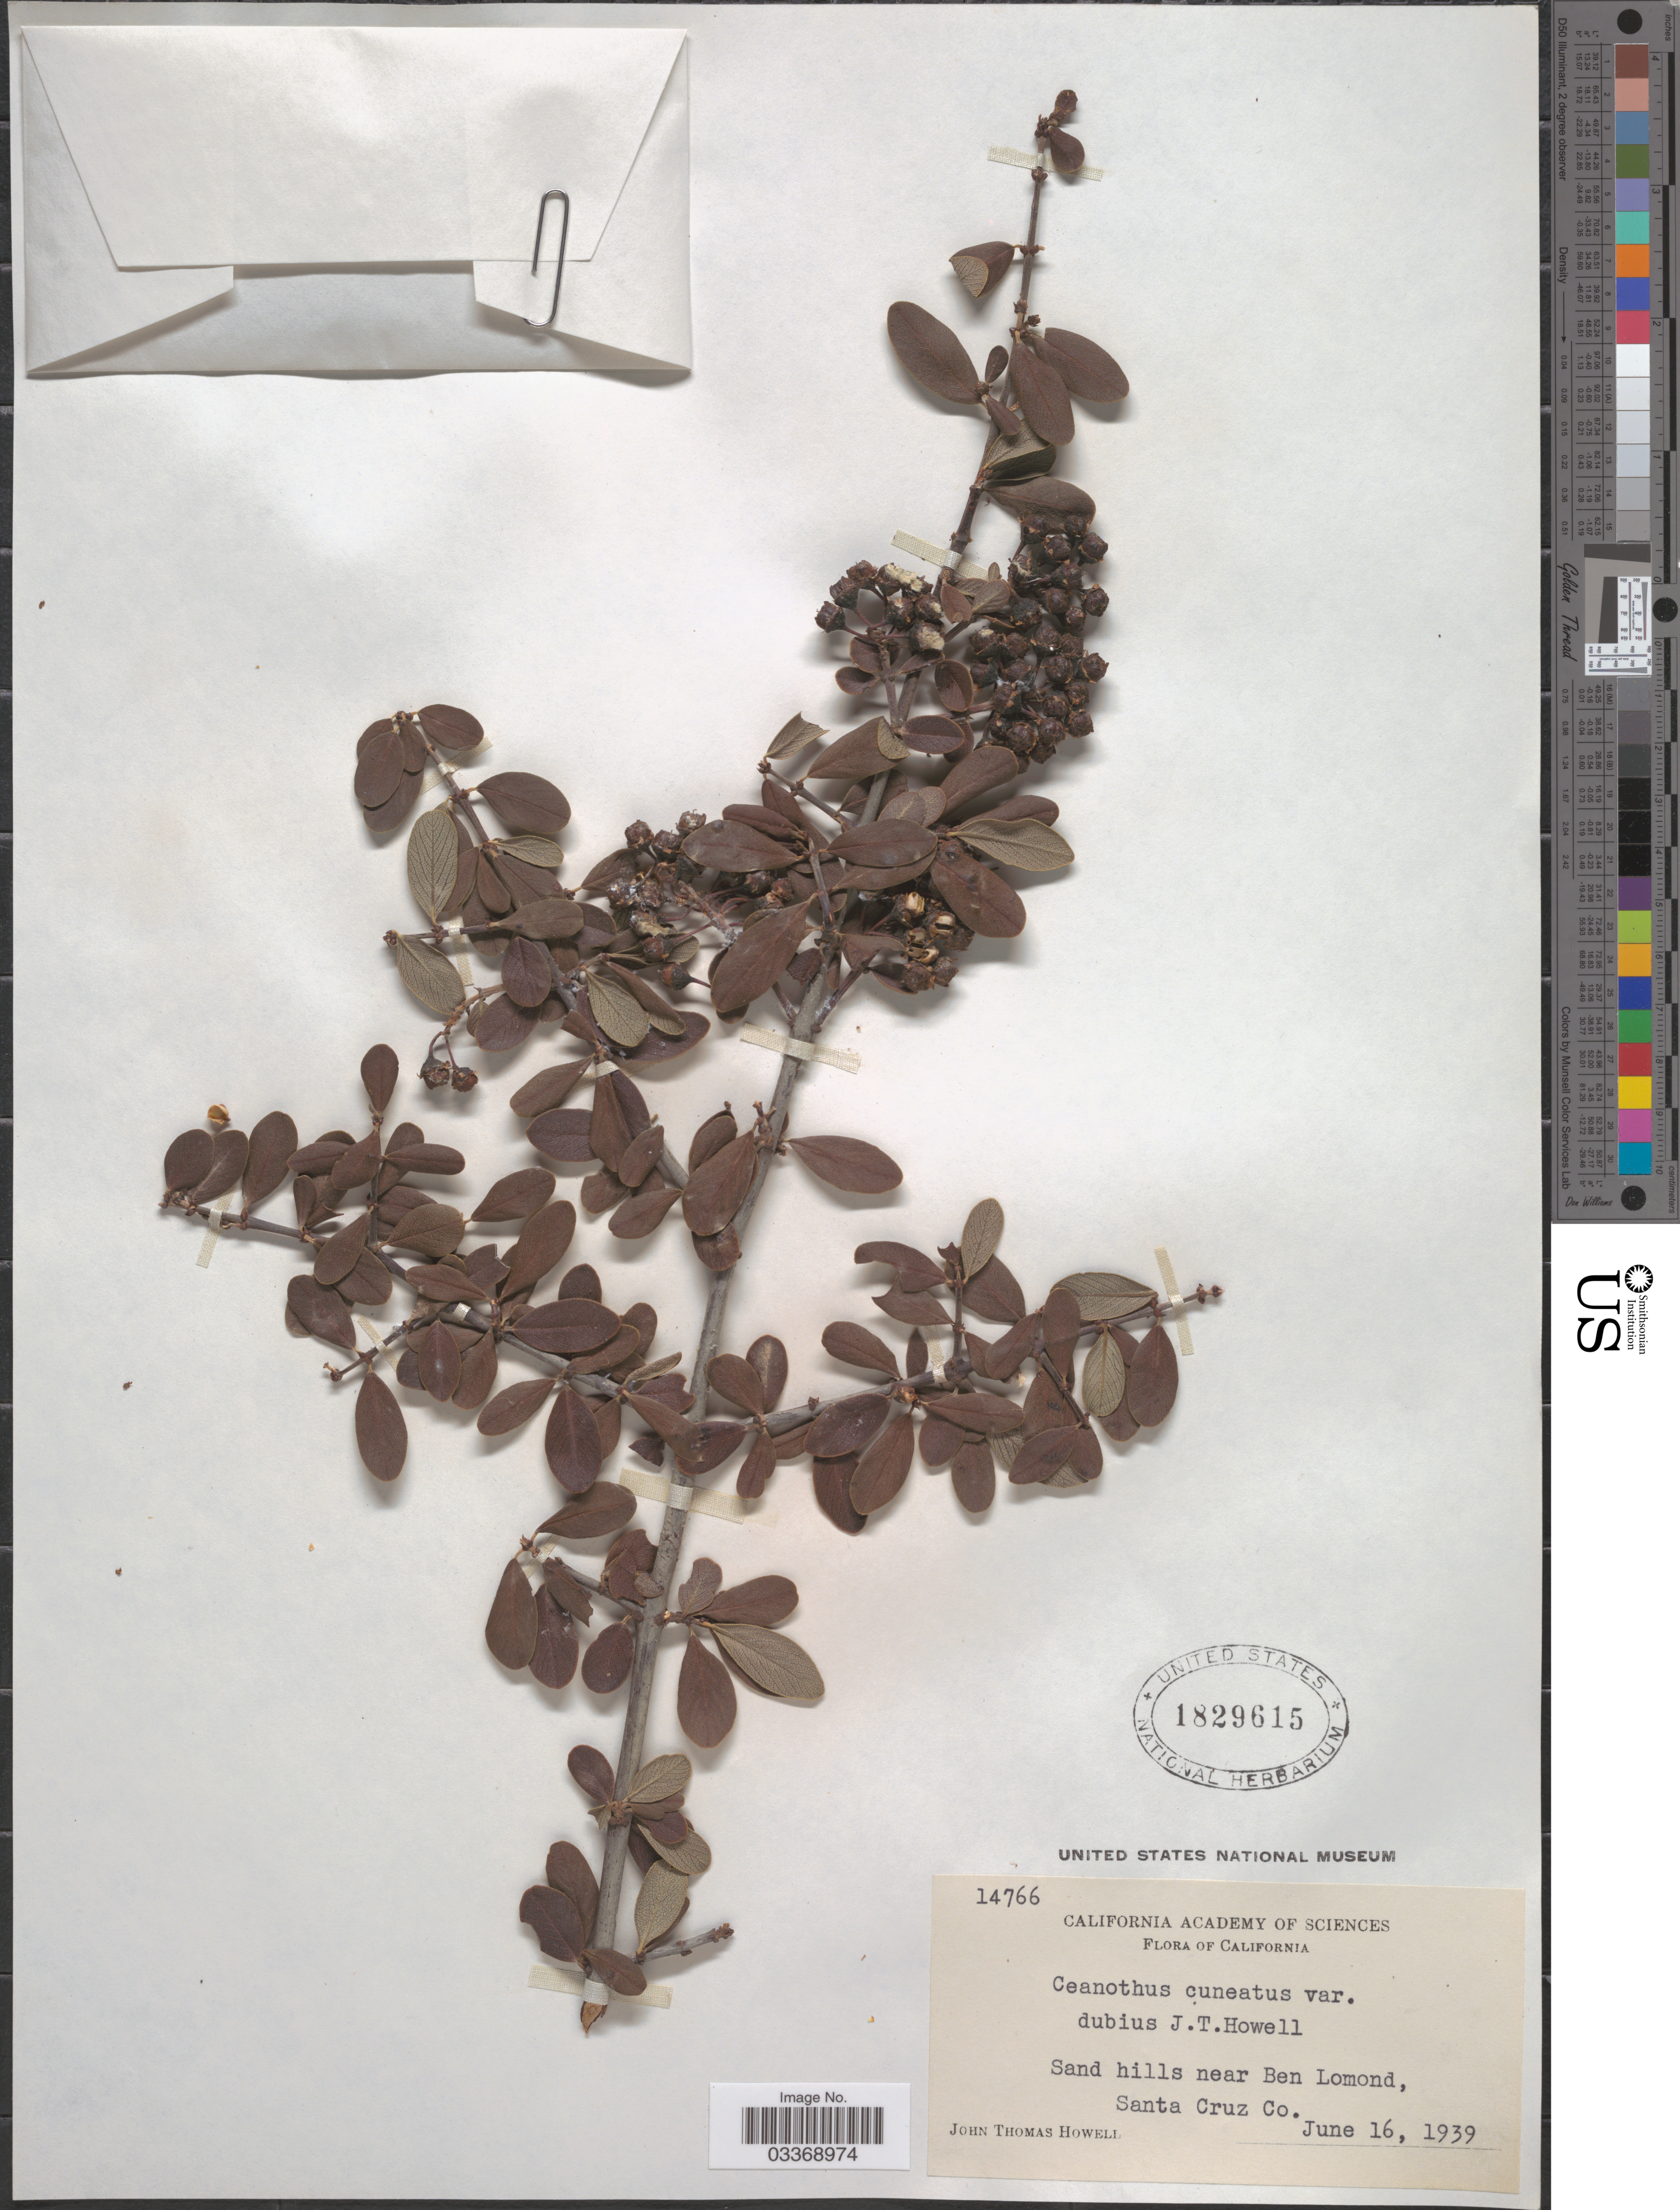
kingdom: Plantae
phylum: Tracheophyta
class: Magnoliopsida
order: Rosales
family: Rhamnaceae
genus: Ceanothus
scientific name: Ceanothus cuneatus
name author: (Hook.) Nutt.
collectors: J. T. Howell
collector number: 14766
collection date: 1939-06-16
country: United States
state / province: California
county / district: Santa Cruz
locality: Sand hills near Ben Lomond, Santa Cruz Co.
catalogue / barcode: US 1829615